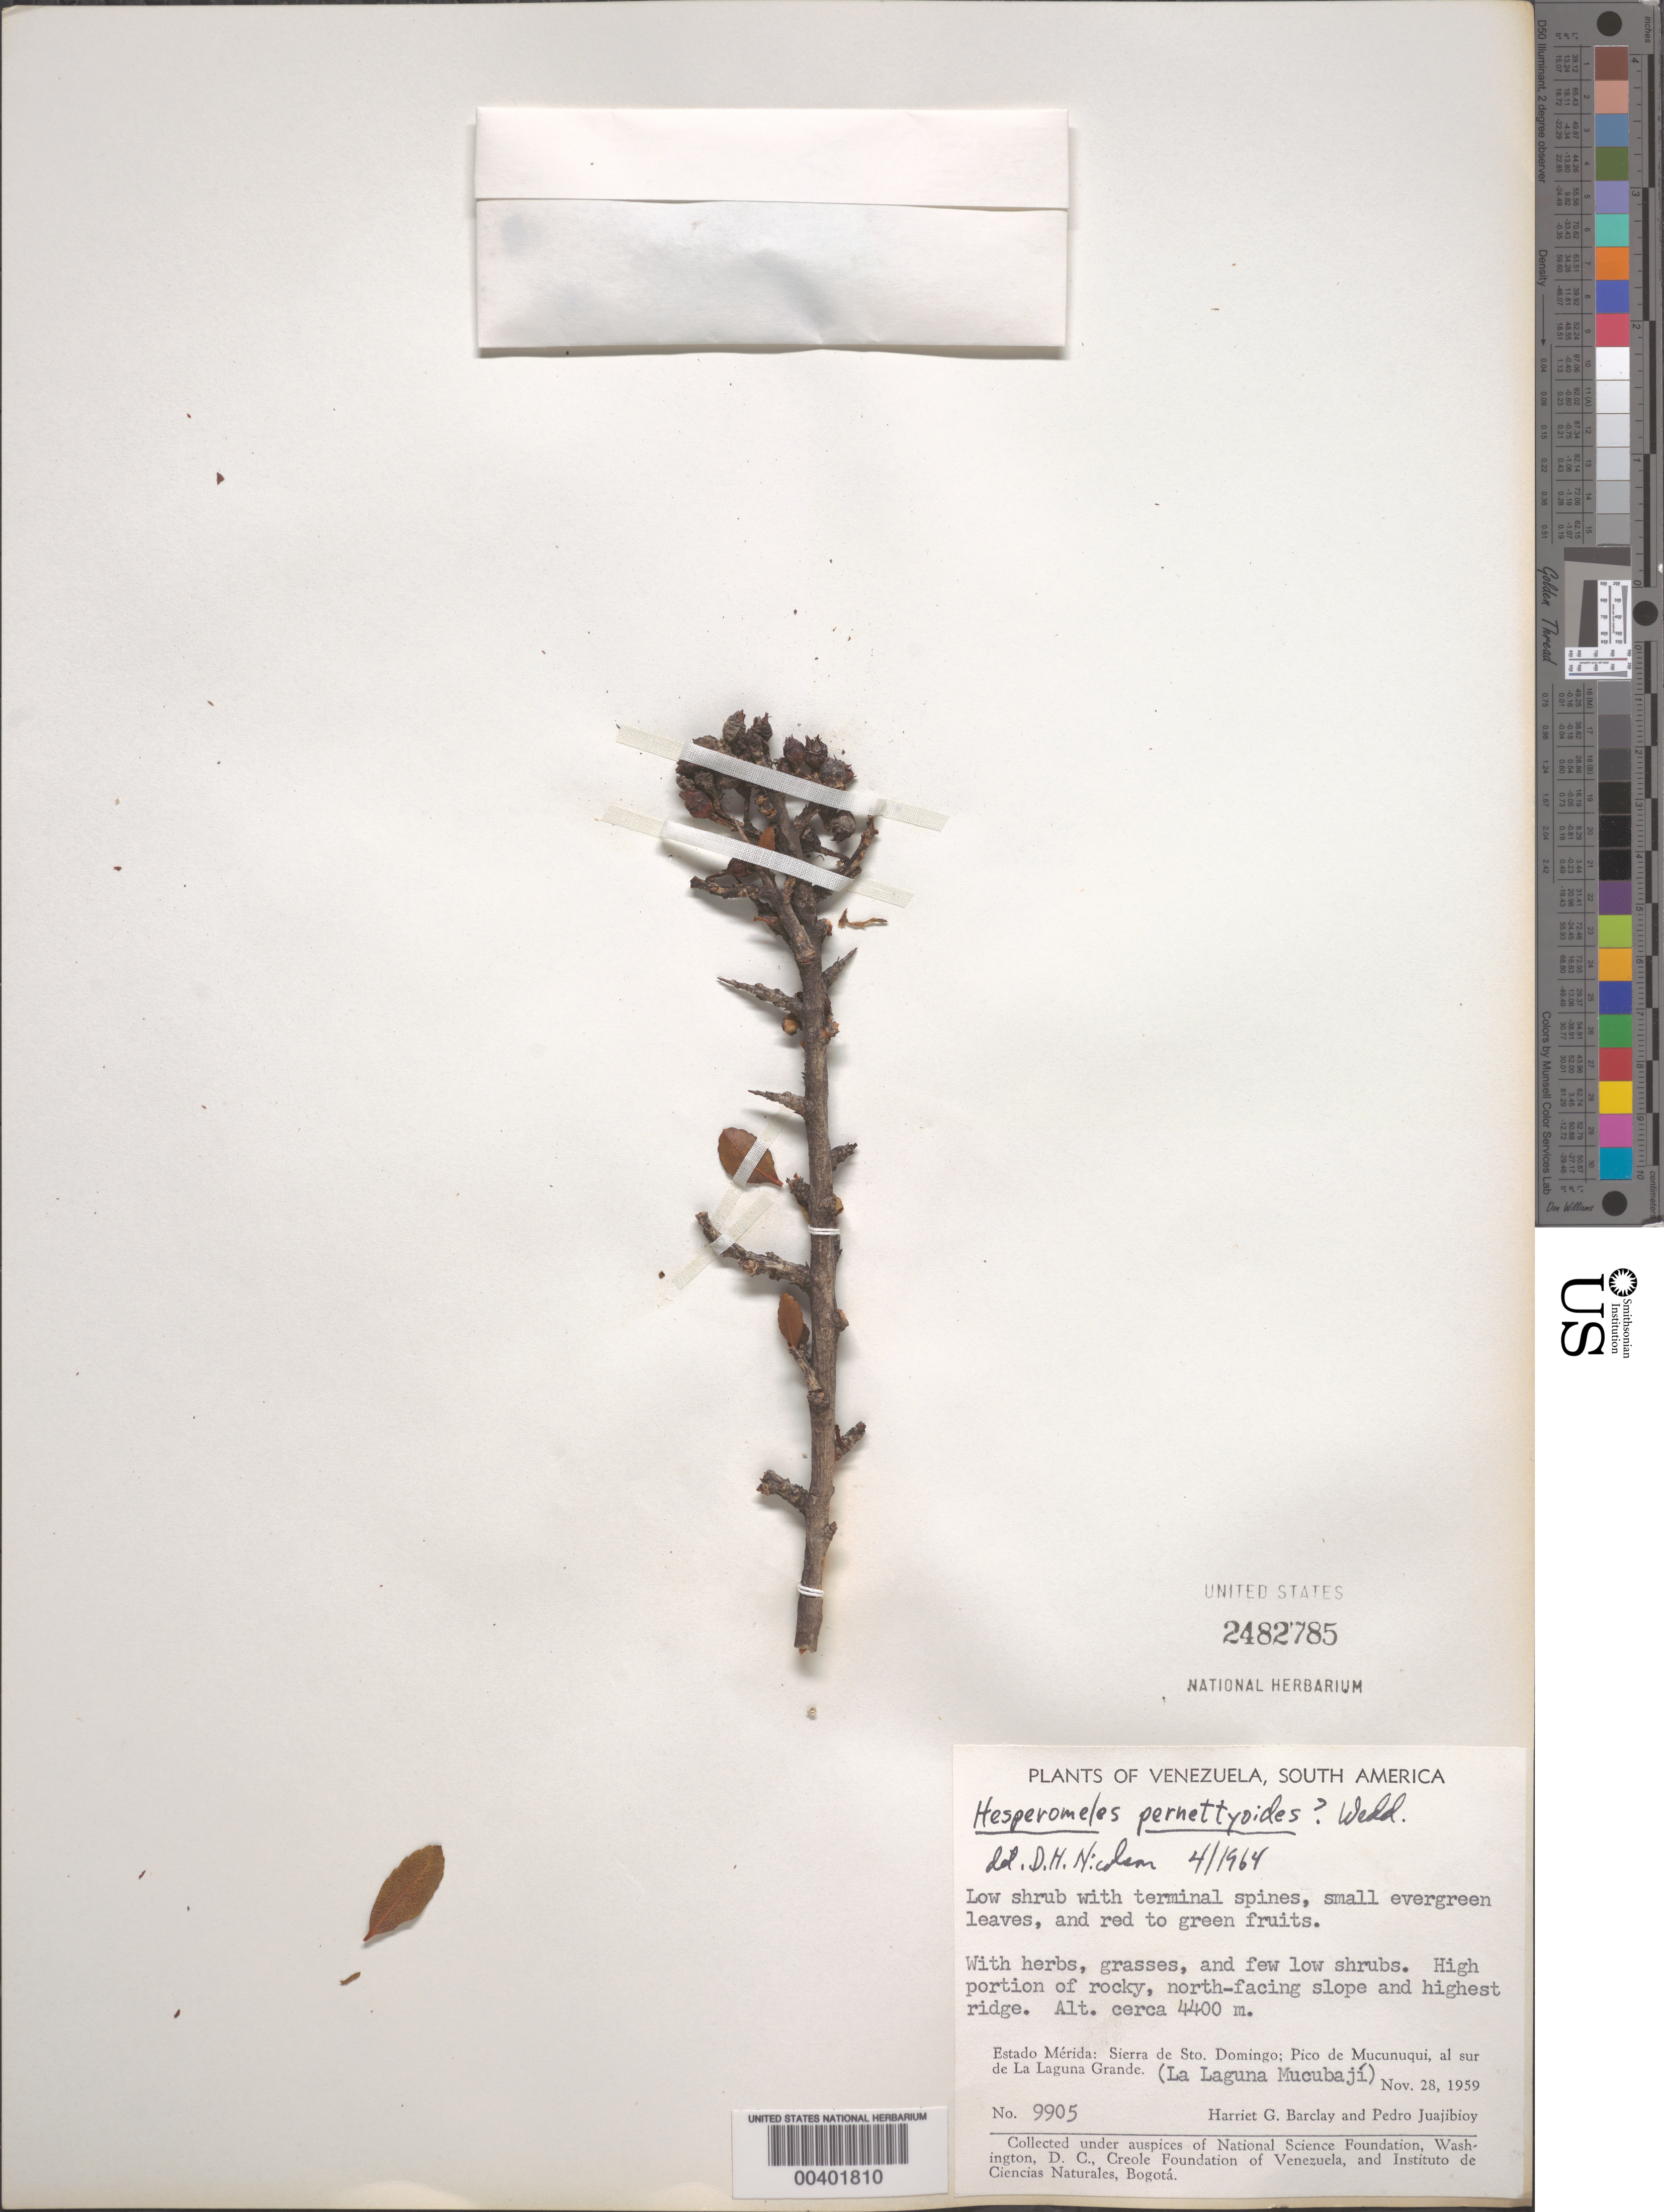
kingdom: Plantae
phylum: Tracheophyta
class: Magnoliopsida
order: Rosales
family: Rosaceae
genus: Hesperomeles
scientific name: Hesperomeles pernettyoides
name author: Wedd.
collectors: H. G. Barclay & P. Juajibioy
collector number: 9905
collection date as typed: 28 Nov 1959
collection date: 1959-11-28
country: Venezuela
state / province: Mérida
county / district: Rangel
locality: Sierra de Sto. Domingo; Pico de Mucunuqui, al sur de La Laguna Grande (La Laguna Mucubají) Grande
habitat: High portion of rocky, north-facing slope and highest ridge.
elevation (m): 4400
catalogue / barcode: US 2482785